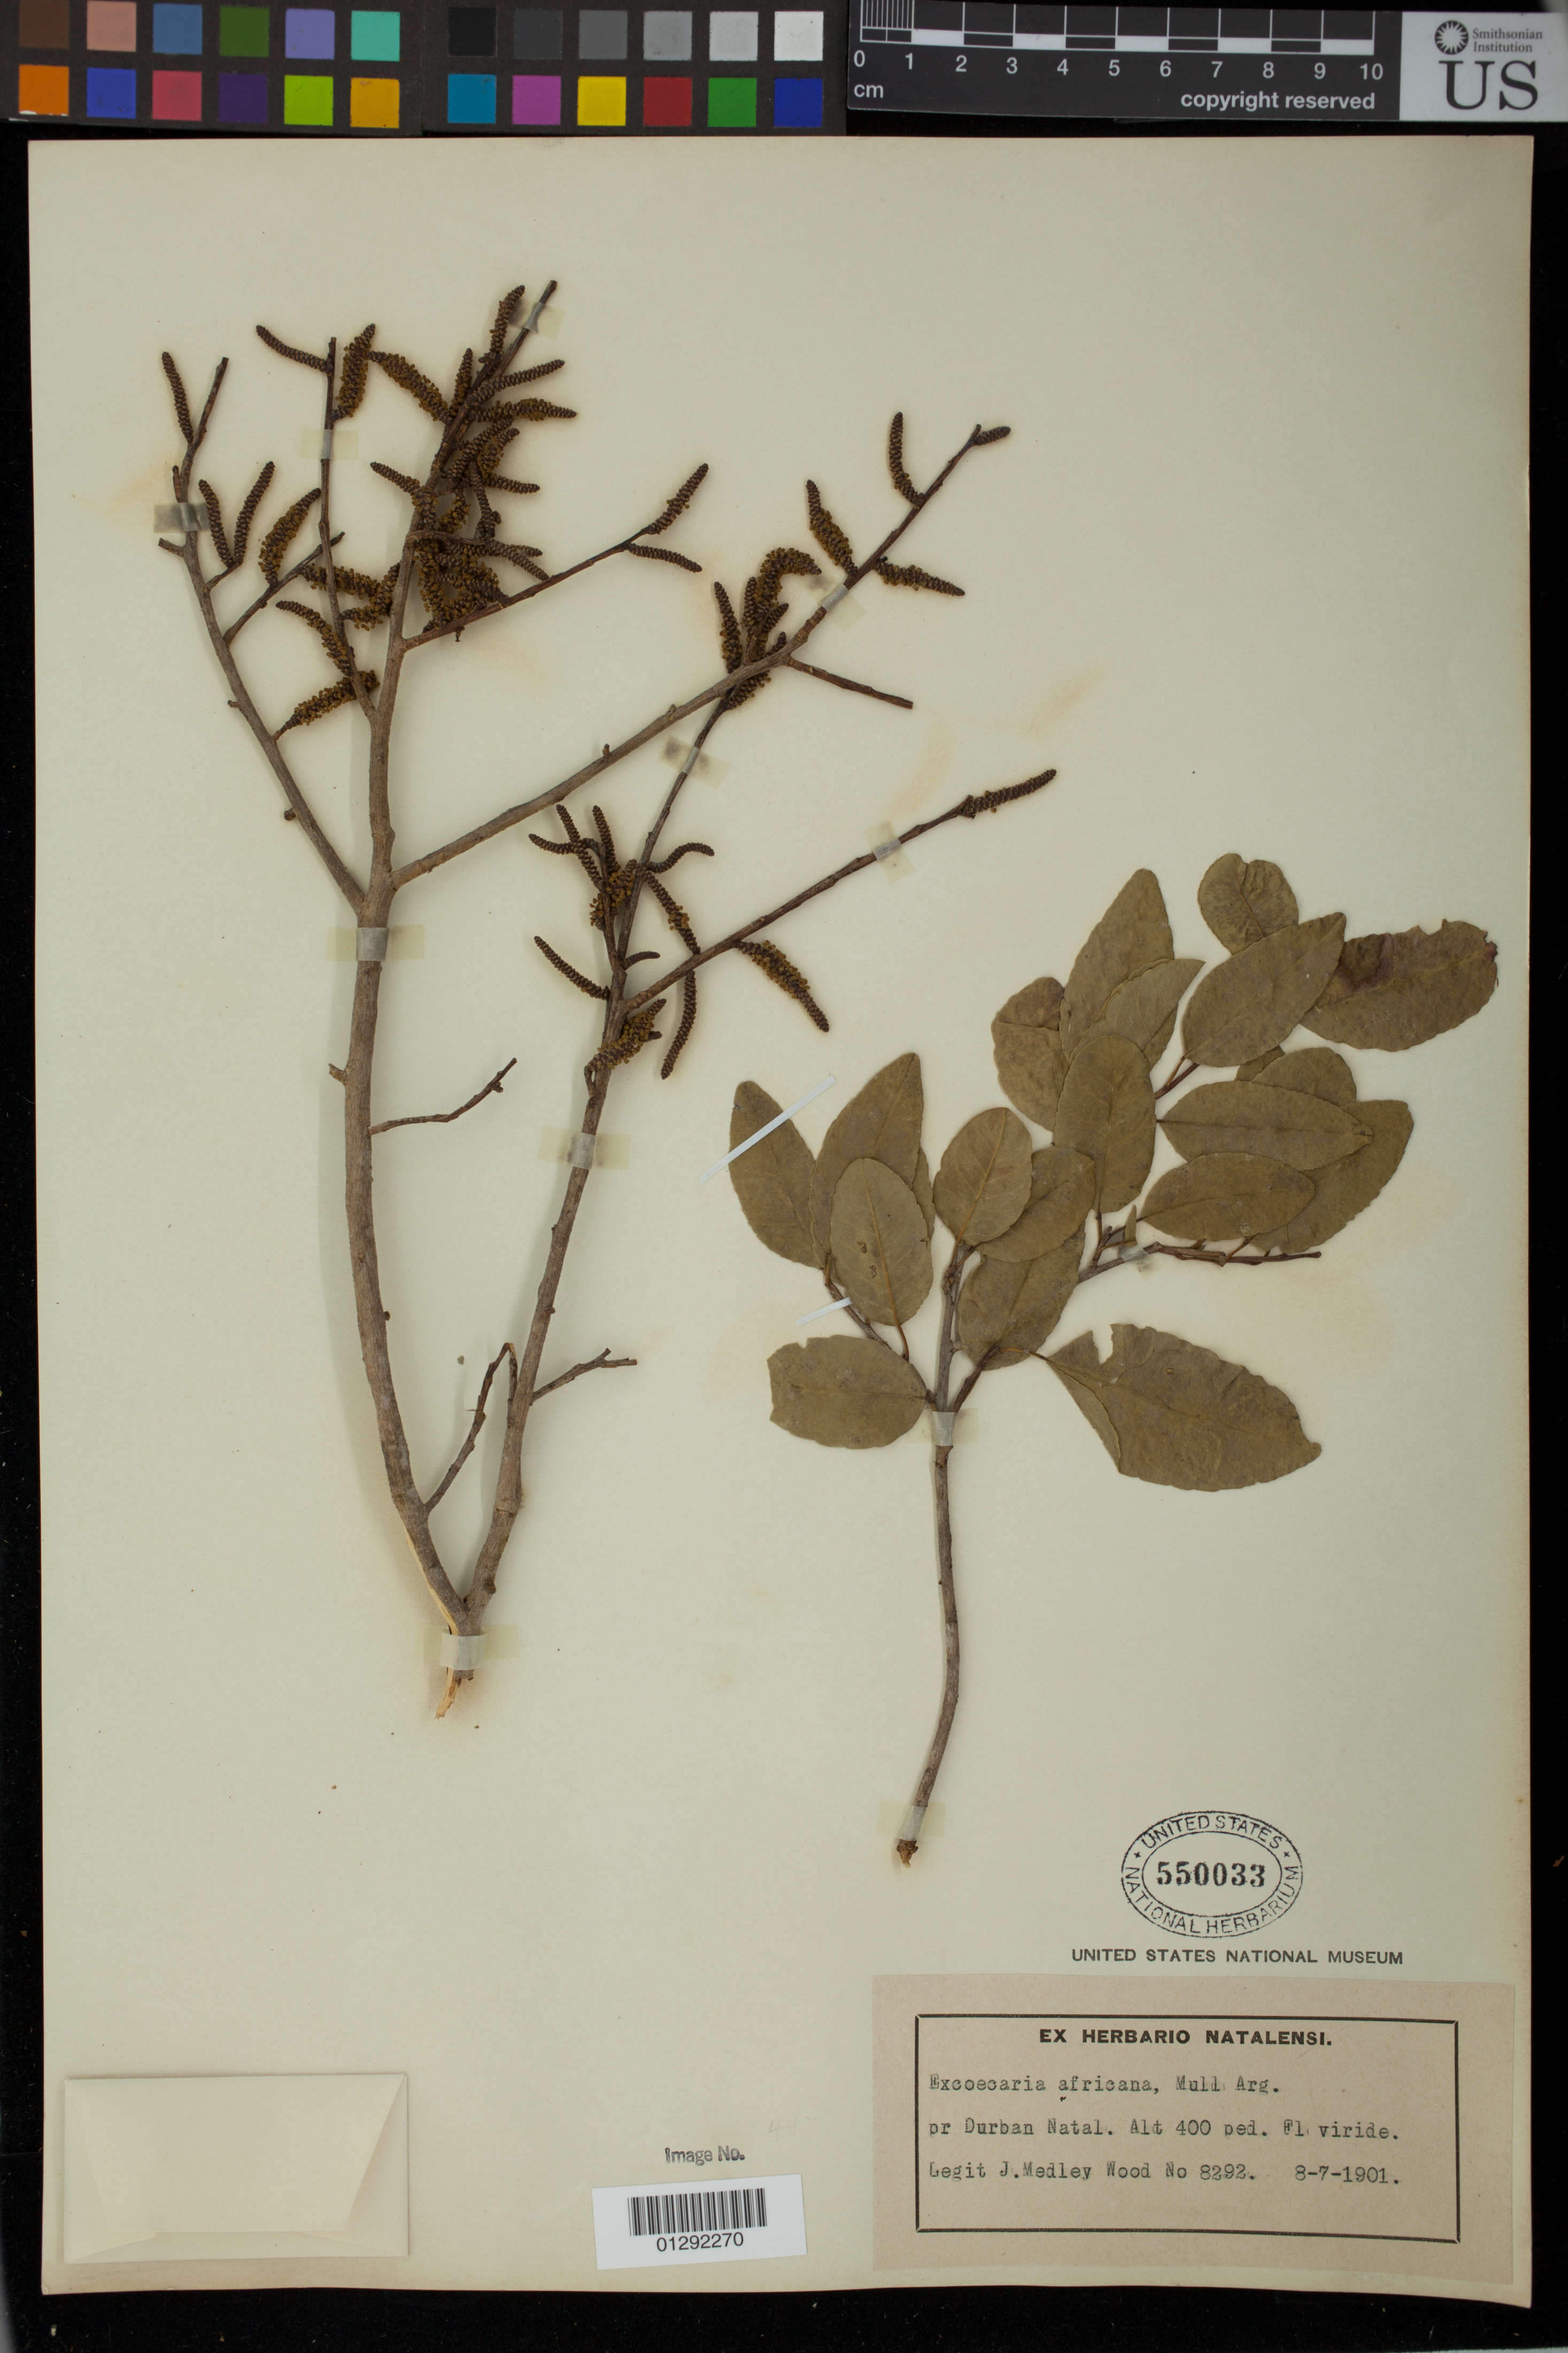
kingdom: Plantae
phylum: Tracheophyta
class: Magnoliopsida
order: Malpighiales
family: Euphorbiaceae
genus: Excoecaria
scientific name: Excoecaria africana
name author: (Sond.) Müll. Arg.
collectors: J. M. Wood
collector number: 8292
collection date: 1901-07-08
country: South Africa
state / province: KwaZulu-Natal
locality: Durban, Natal.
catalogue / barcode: US 550033